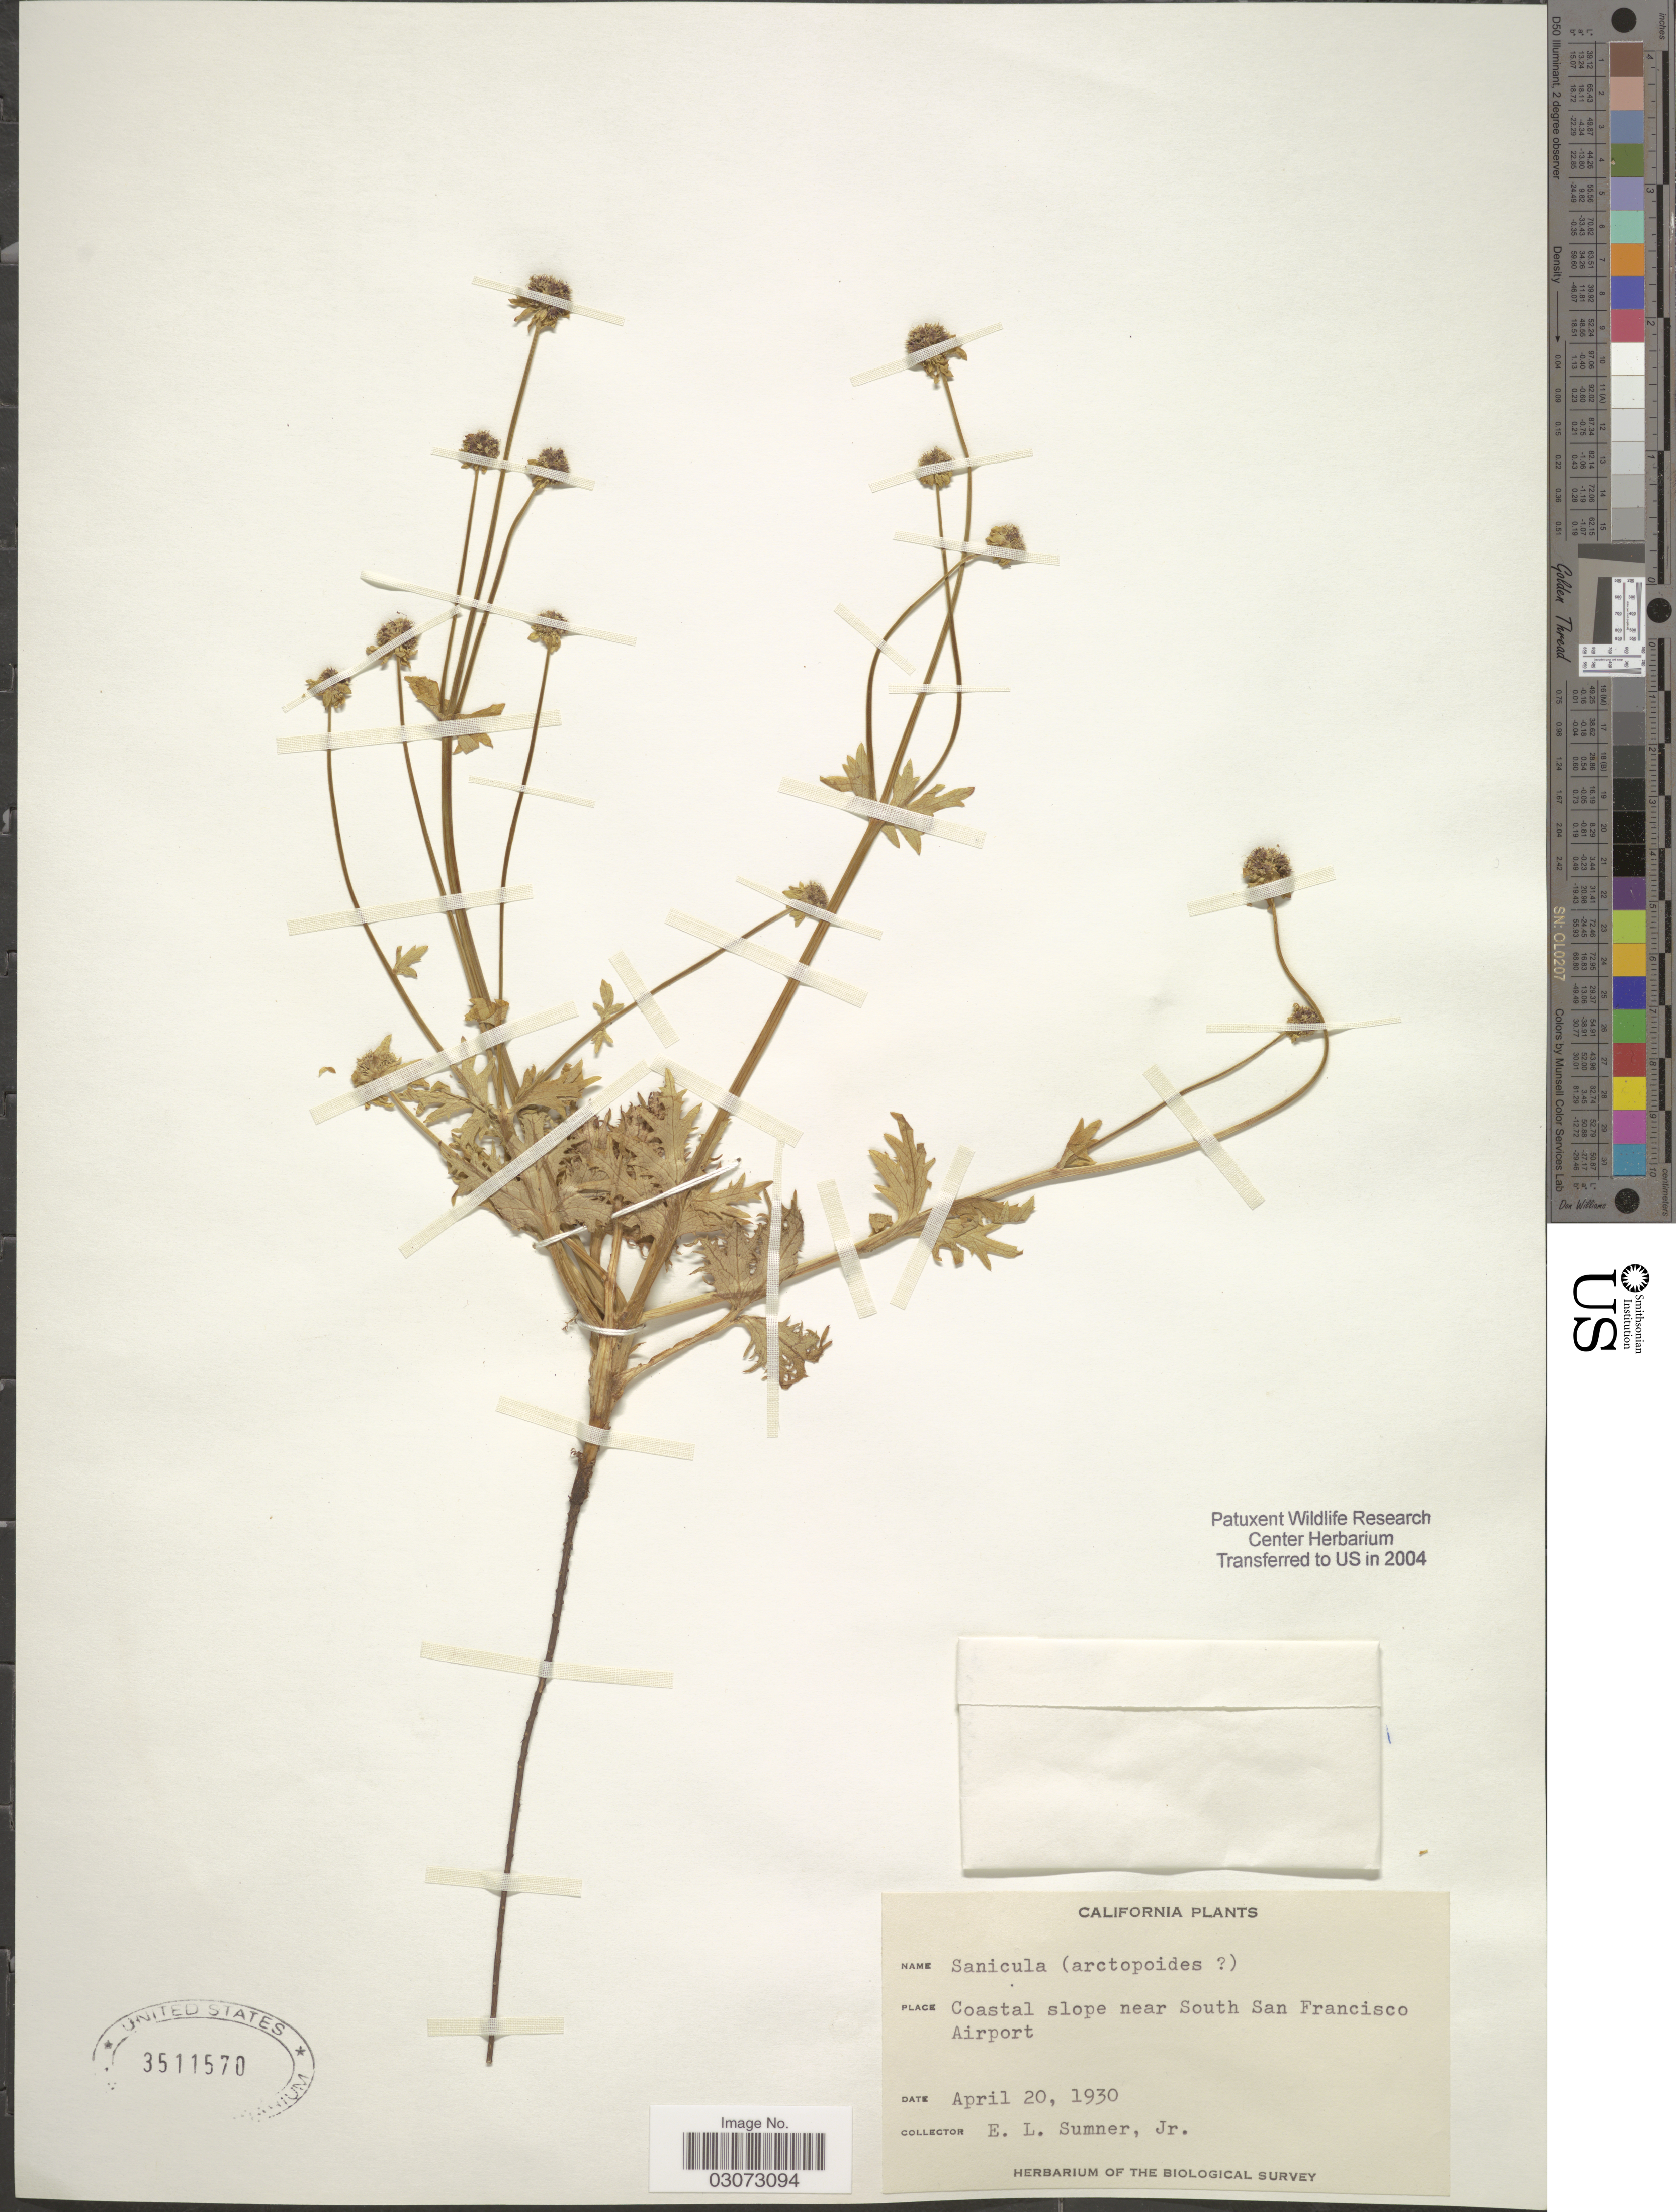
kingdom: Plantae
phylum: Tracheophyta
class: Magnoliopsida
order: Apiales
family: Apiaceae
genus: Sanicula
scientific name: Sanicula arctopoides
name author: Hook. & Arn.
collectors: E. Sumner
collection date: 1930-04-20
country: United States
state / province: California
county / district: San Francisco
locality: Coastal slope near South San Francisco Airport.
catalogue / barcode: US 3511570